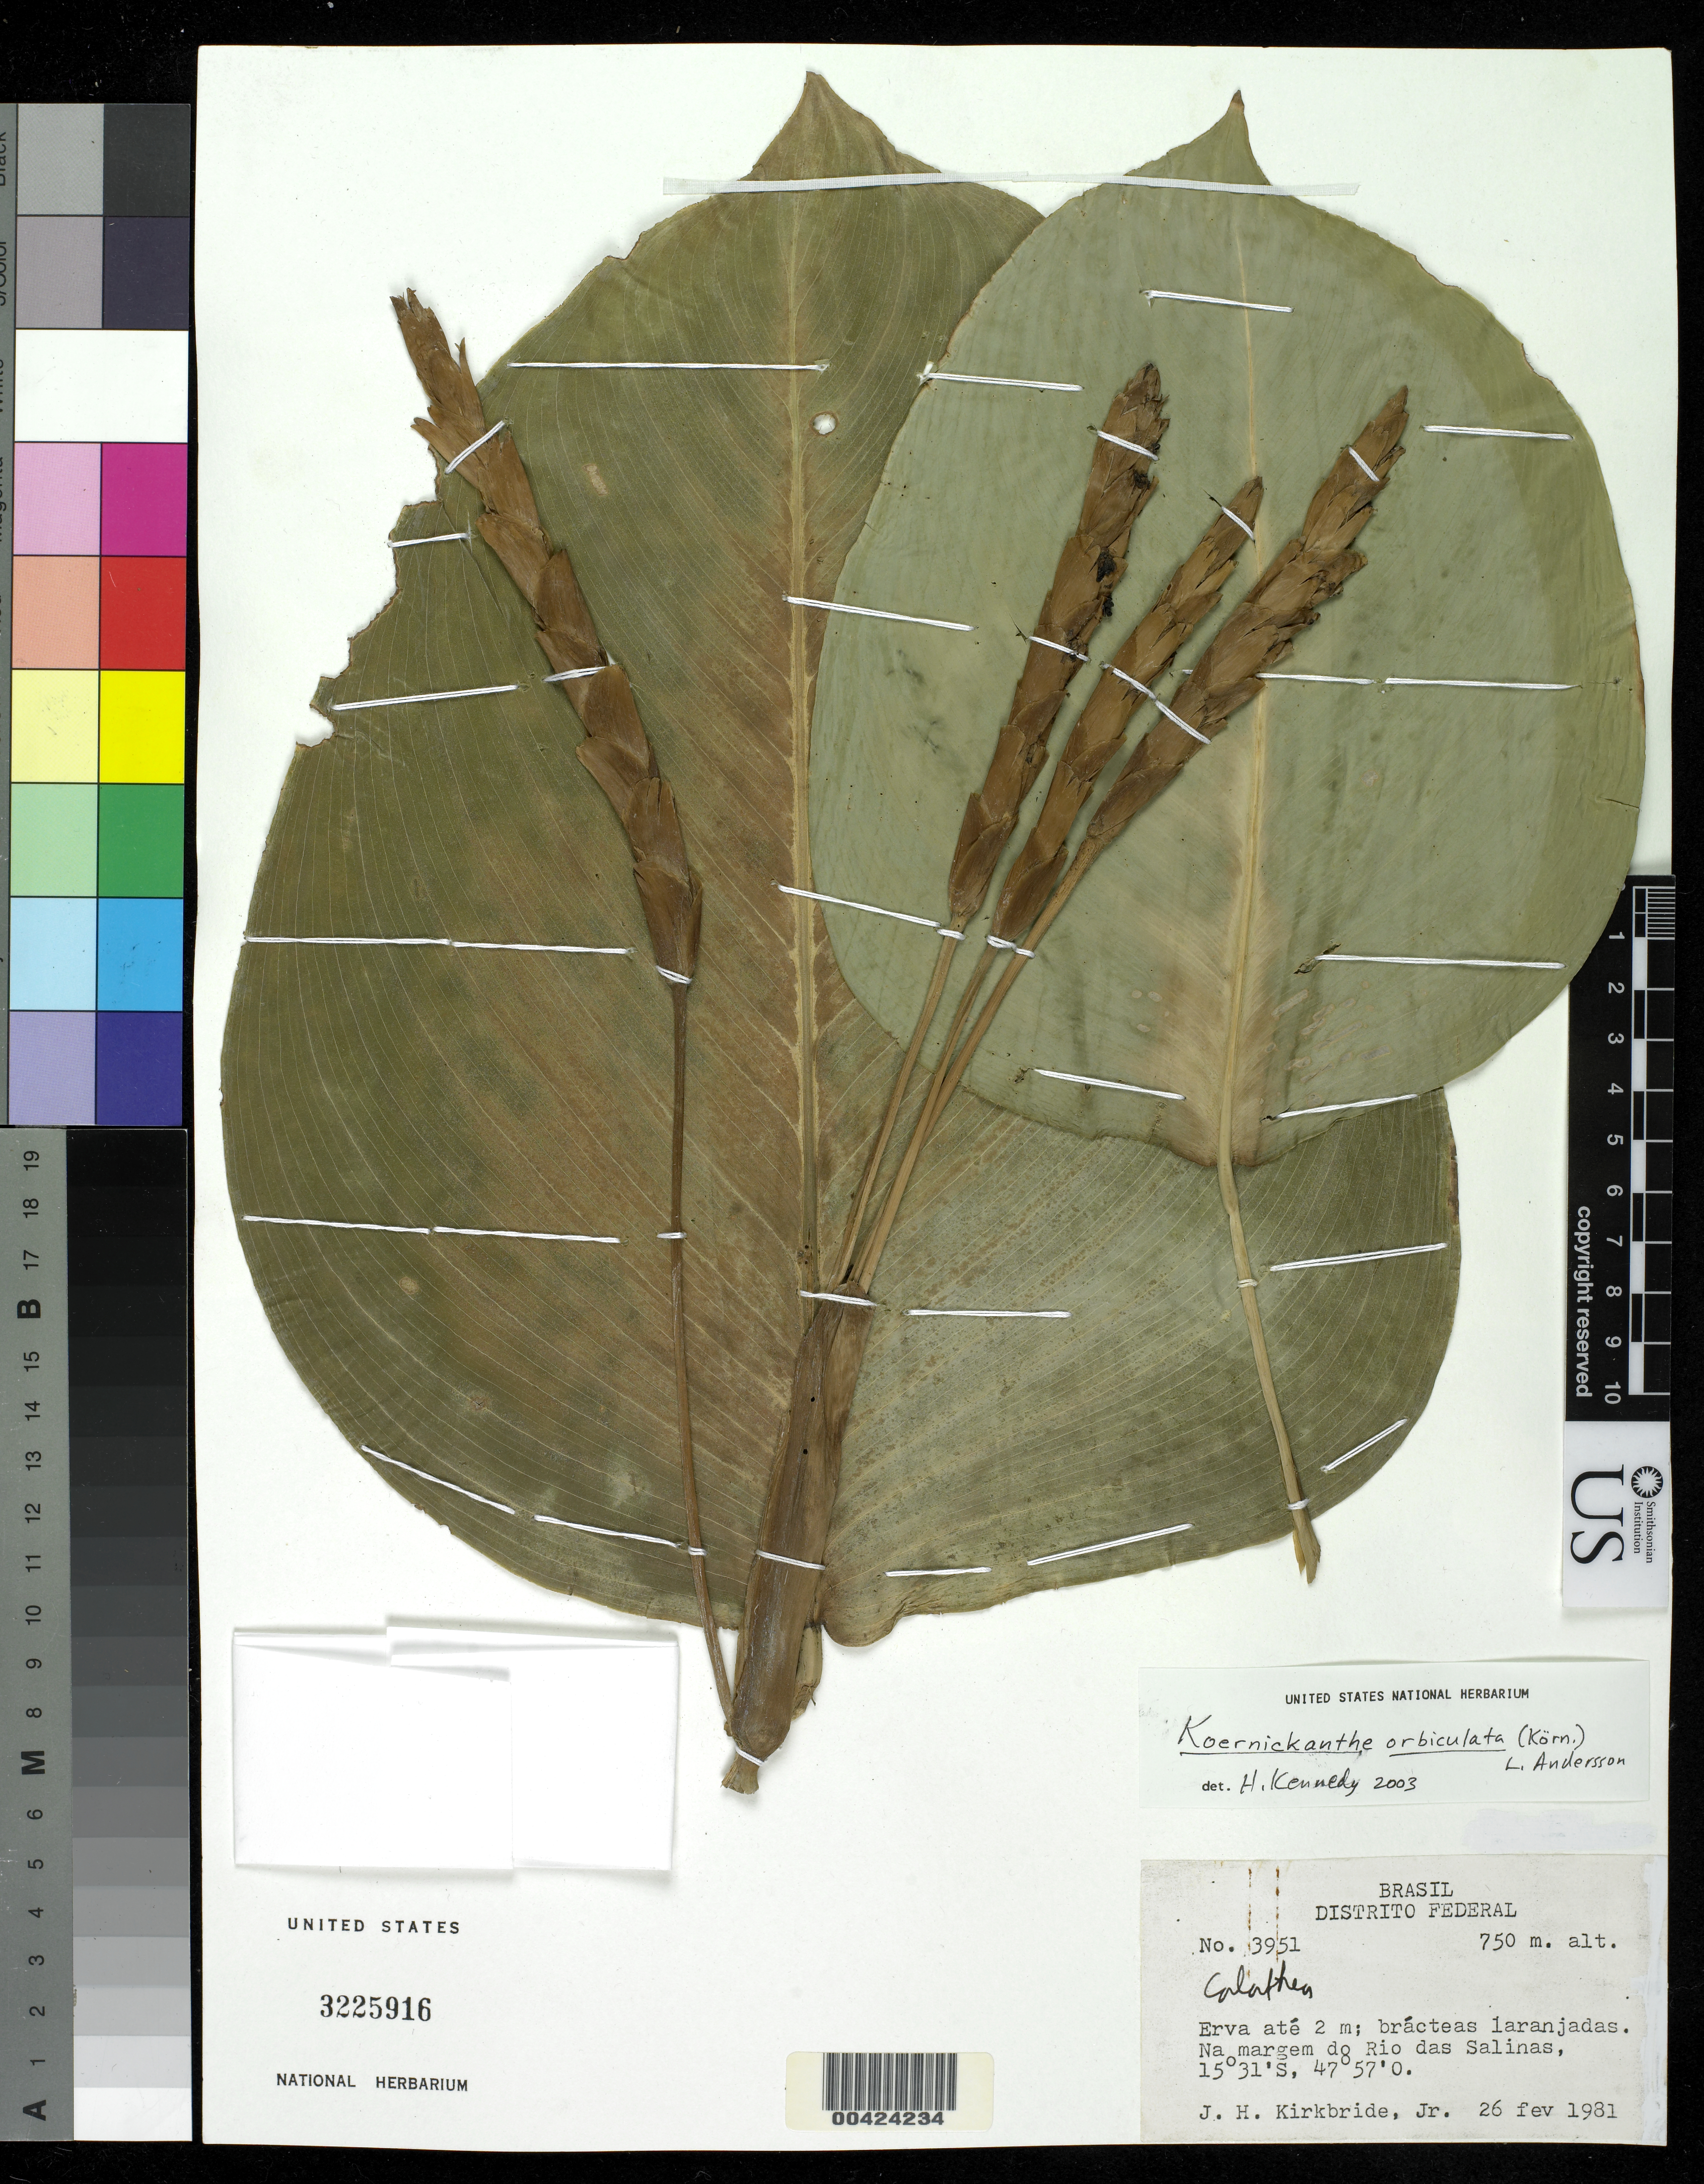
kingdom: Plantae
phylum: Tracheophyta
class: Liliopsida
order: Zingiberales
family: Marantaceae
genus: Koernickanthe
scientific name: Koernickanthe orbiculata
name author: (Körn.) L. Andersson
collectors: J. H. Kirkbride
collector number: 3951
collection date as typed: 26 Feb 1981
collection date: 1981-02-26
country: Brazil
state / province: Distrito Federal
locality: Rio das salinas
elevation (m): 750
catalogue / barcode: US 3225916